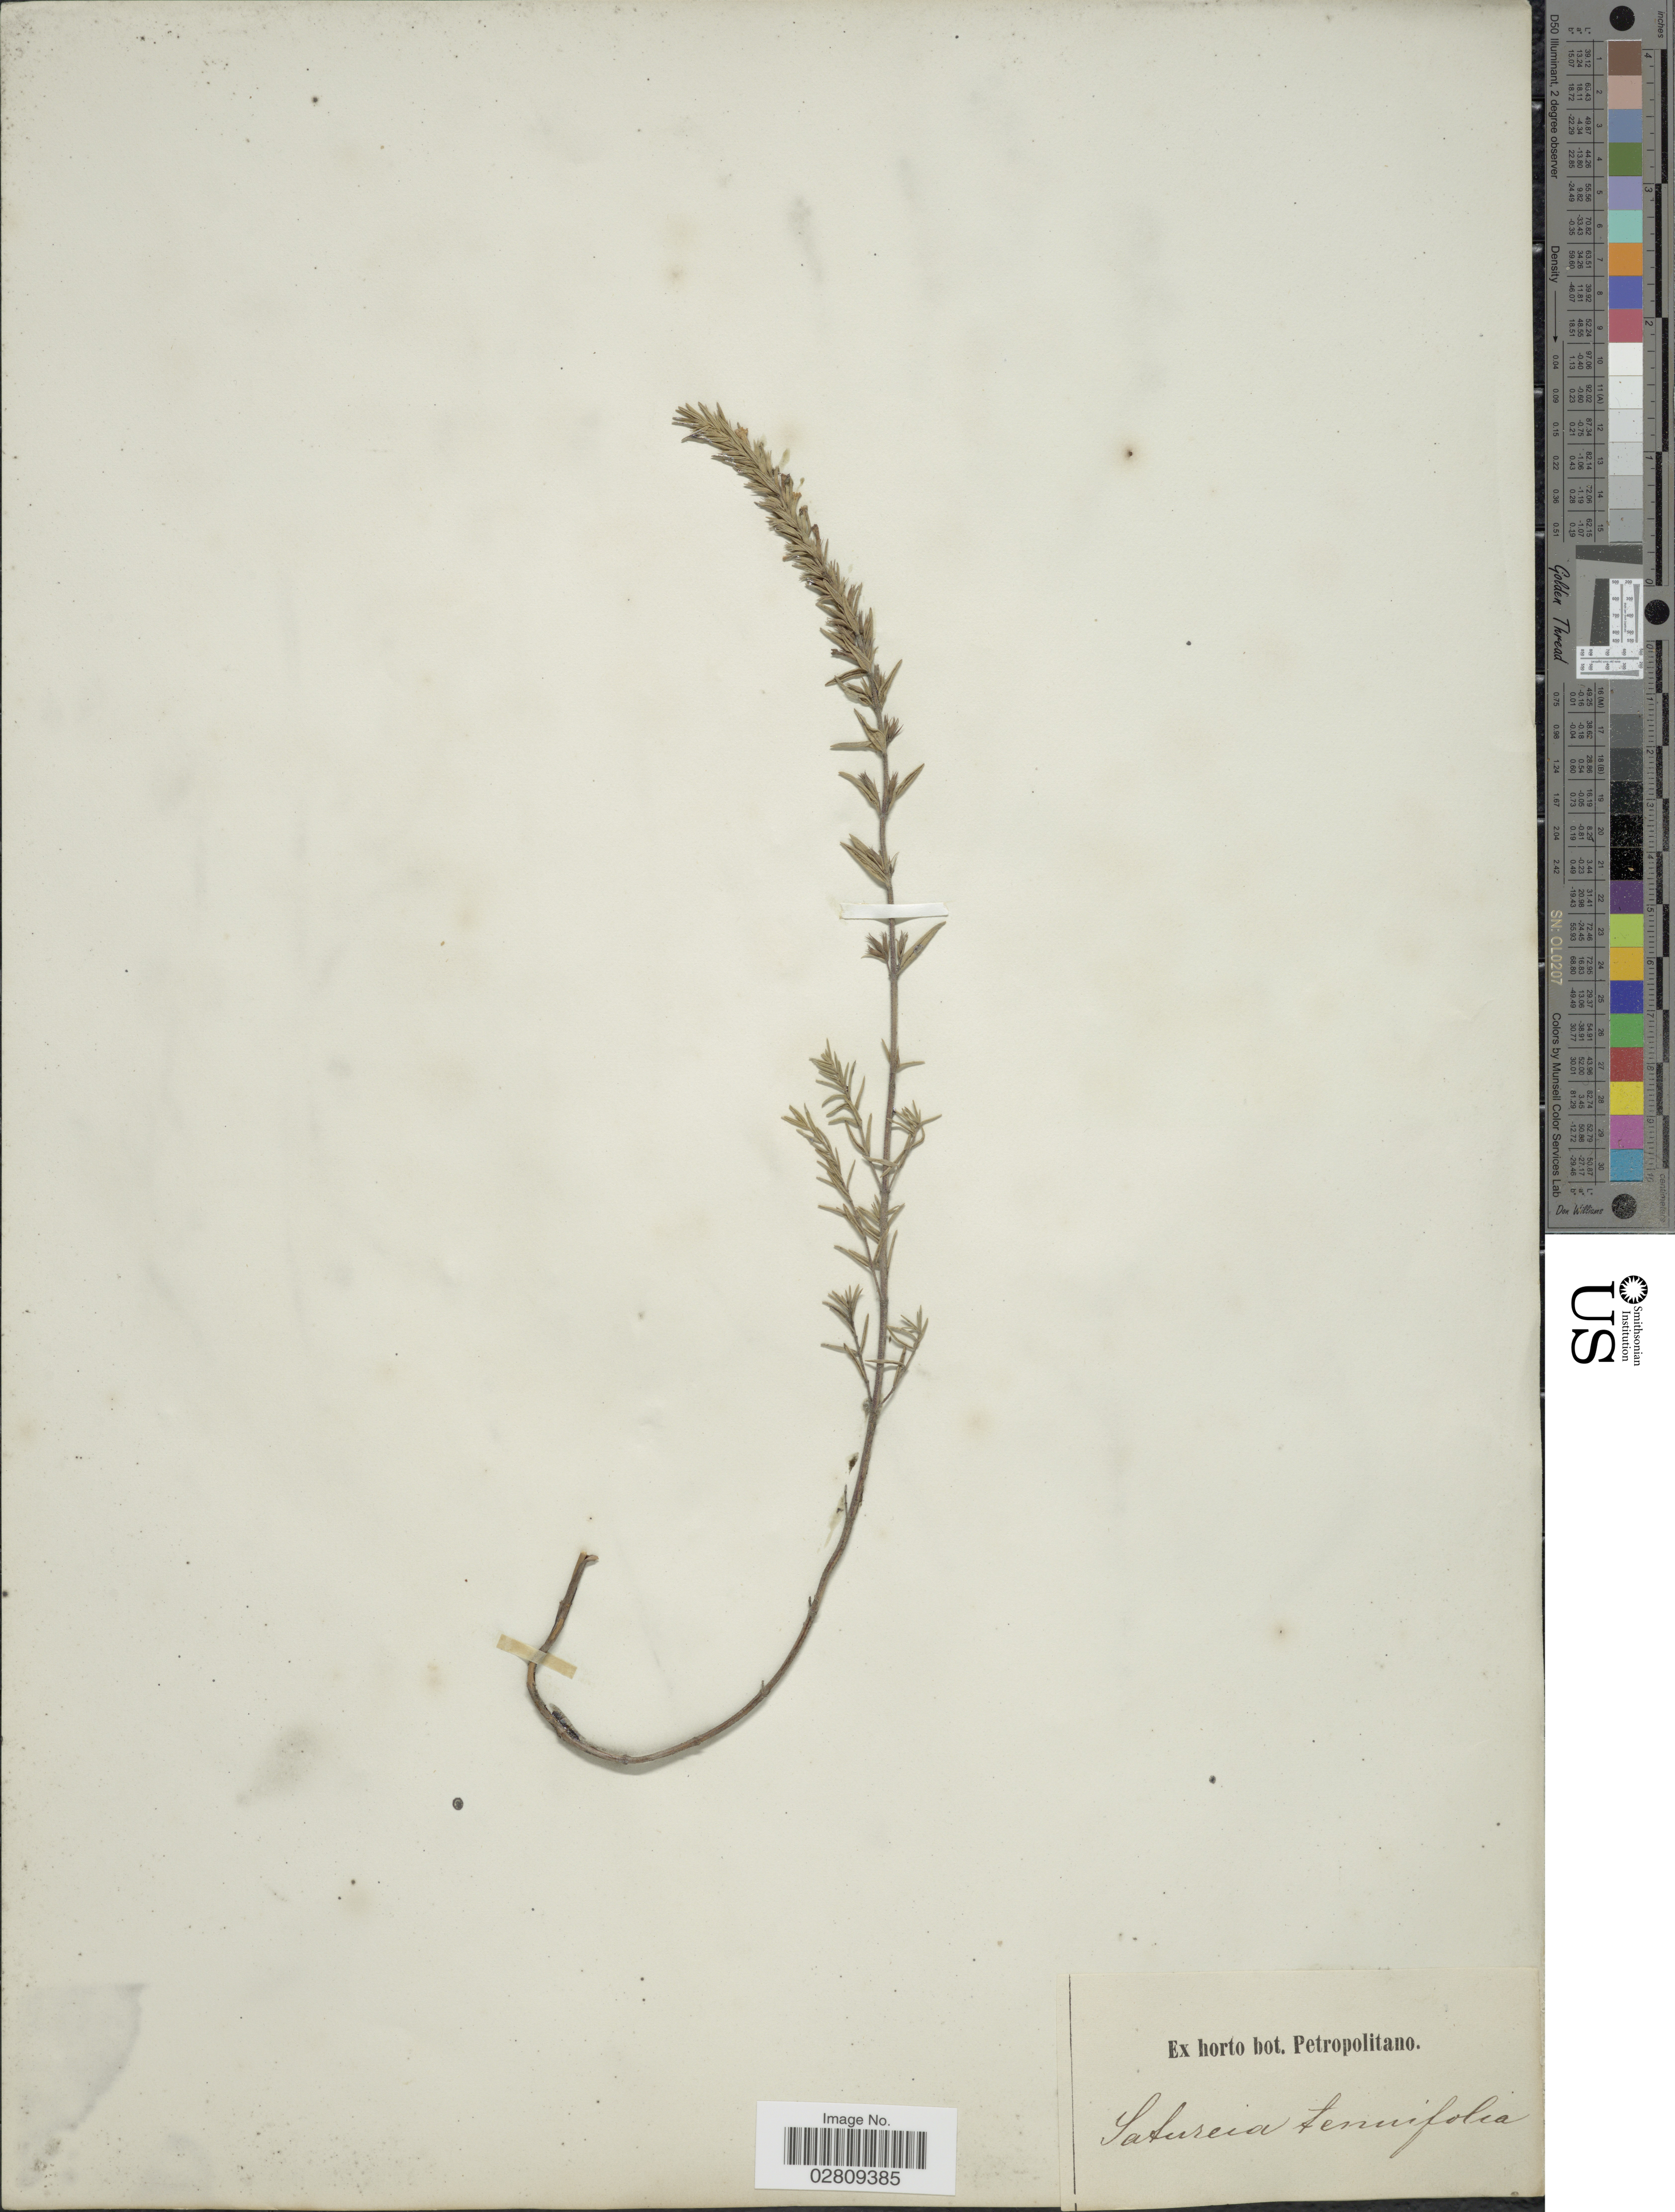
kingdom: Plantae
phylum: Tracheophyta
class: Magnoliopsida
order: Lamiales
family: Lamiaceae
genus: Satureja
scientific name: Satureja tenuifolia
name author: Ten.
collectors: ex Herb. bot. Petropolitano